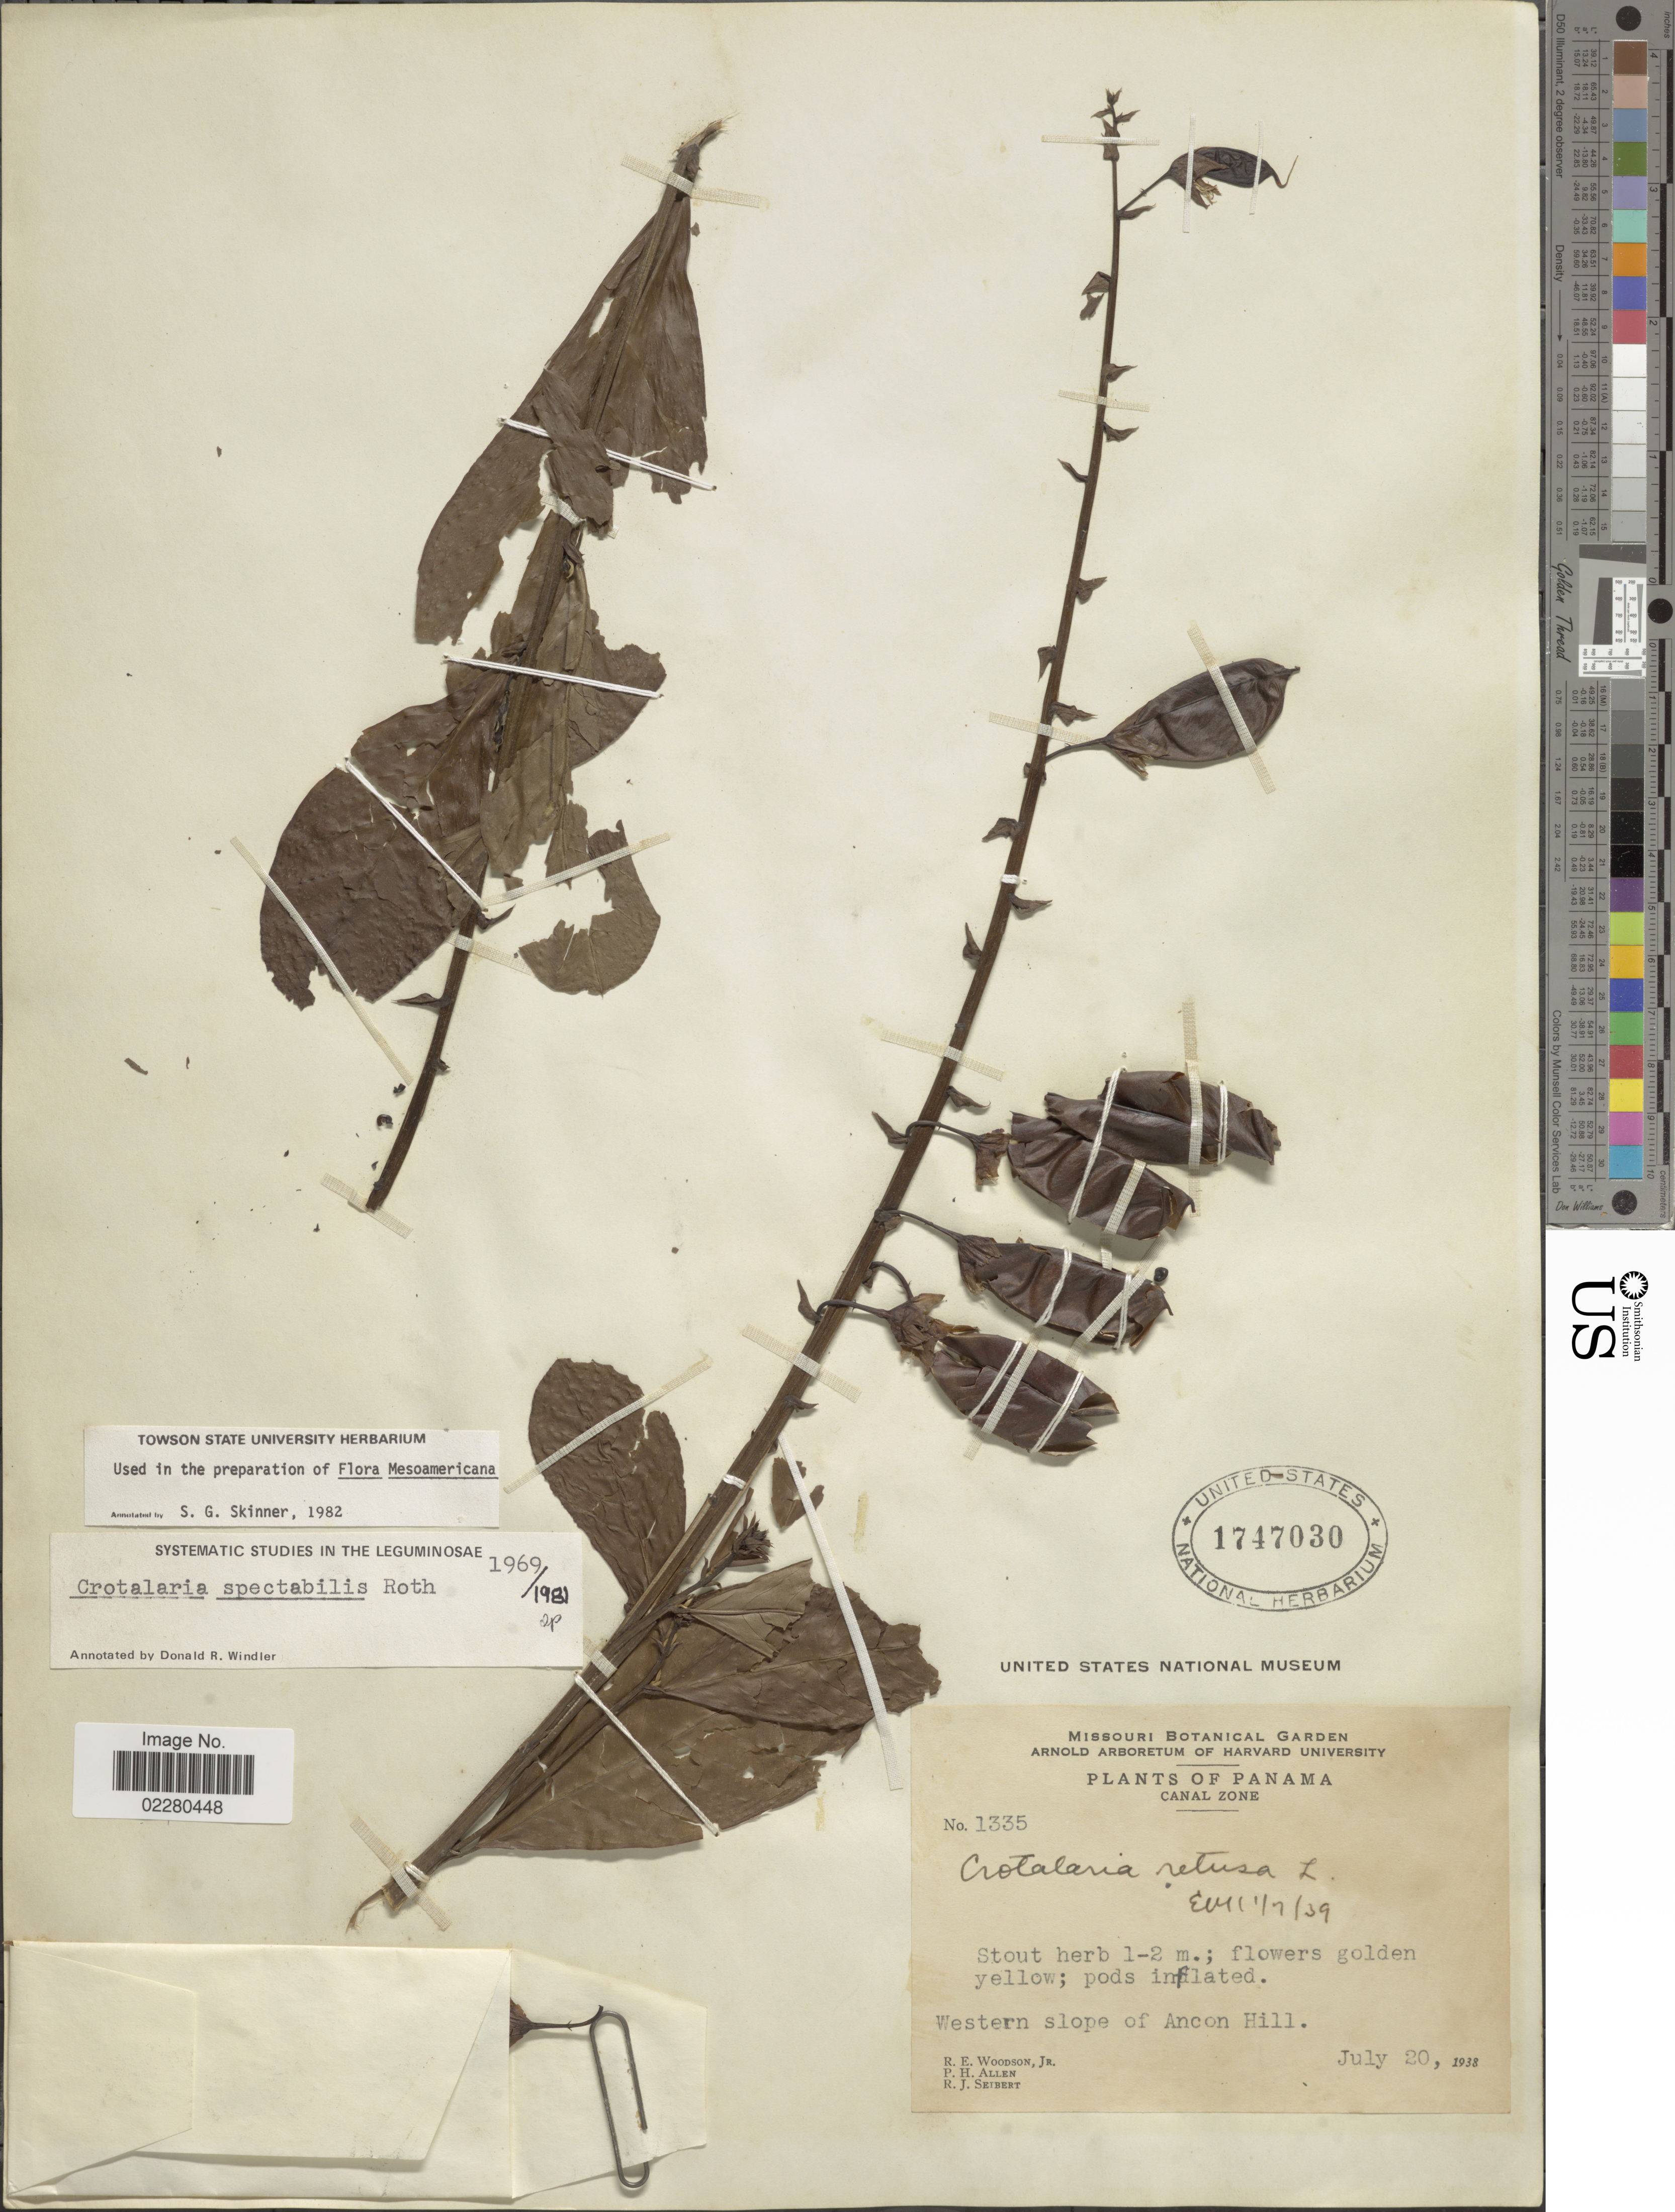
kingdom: Plantae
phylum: Tracheophyta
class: Magnoliopsida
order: Fabales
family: Fabaceae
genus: Crotalaria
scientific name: Crotalaria spectabilis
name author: Roth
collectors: R. E. Woodson, P. H. Allen & R. J. Seibert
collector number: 1335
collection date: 1938-07-20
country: Panama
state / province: Colón / Panamá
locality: Canal Zone. Western slope of Ancon Hill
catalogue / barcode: US 1747030